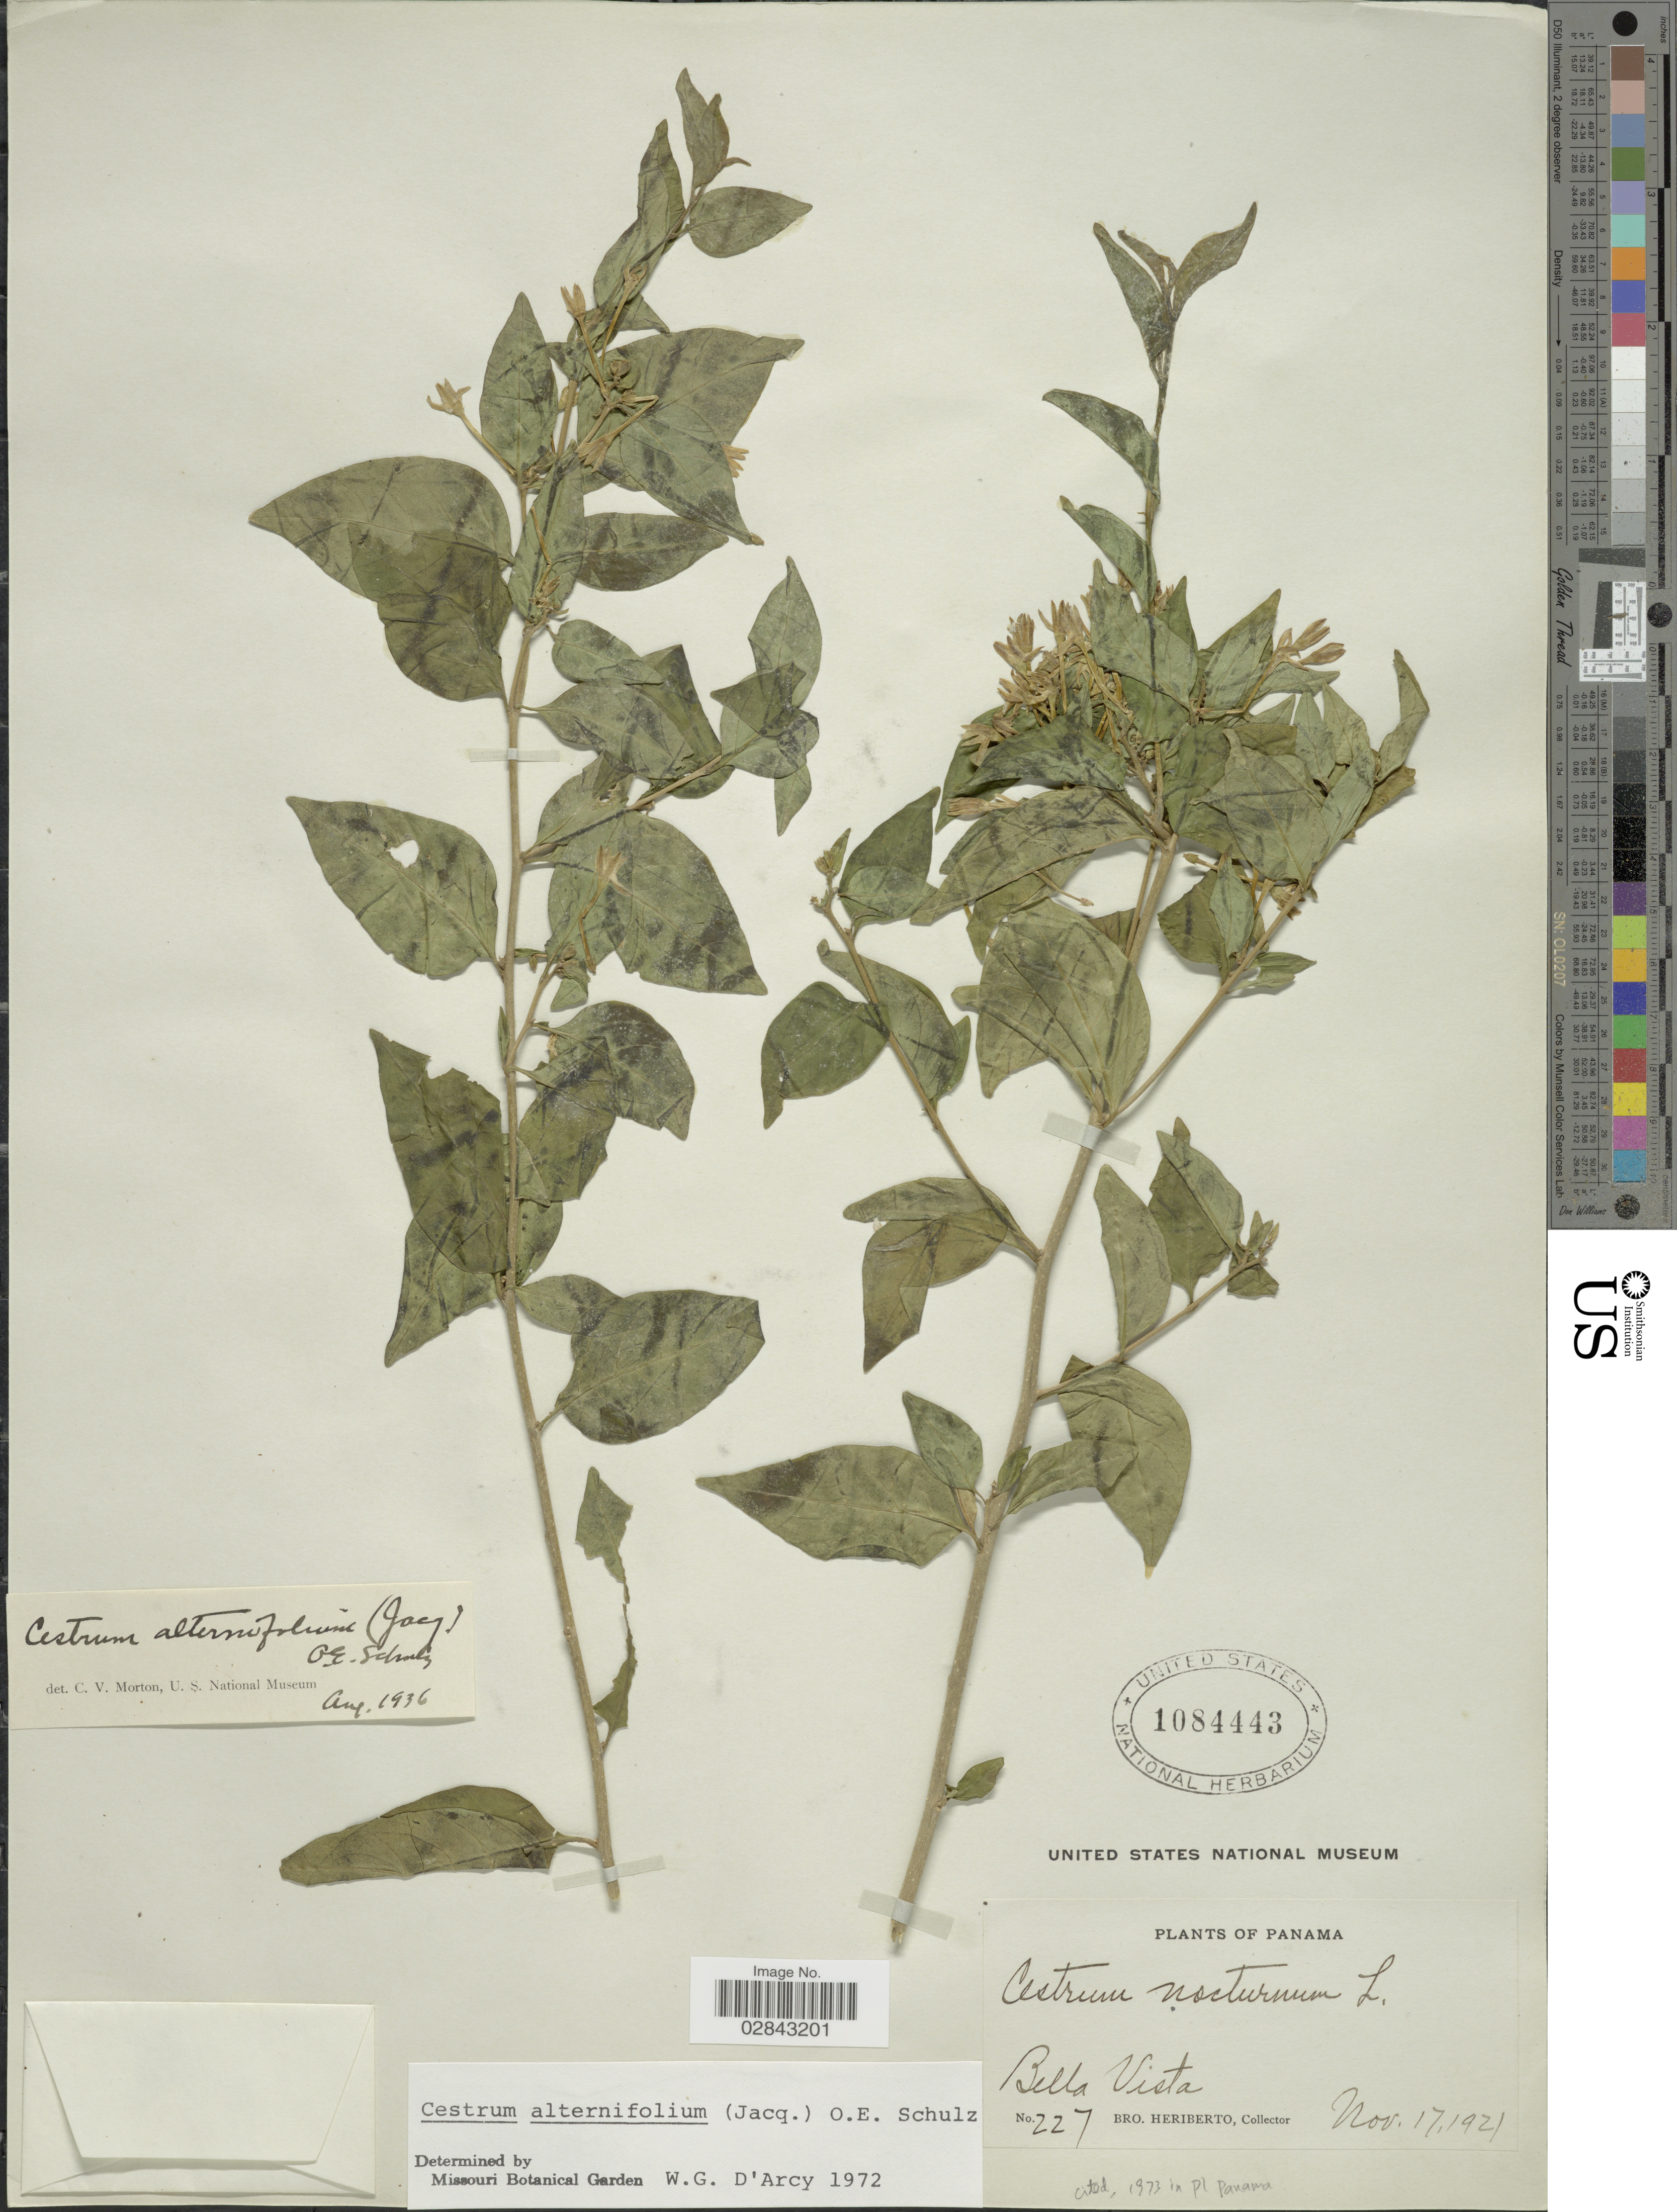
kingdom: Plantae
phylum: Tracheophyta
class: Magnoliopsida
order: Solanales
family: Solanaceae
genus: Cestrum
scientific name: Cestrum alternifolium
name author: (Jacq.) O.E. Schulz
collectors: B. Heriberto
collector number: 227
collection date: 1921-11-17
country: Panama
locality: Bella Vista.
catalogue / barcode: US 1084443